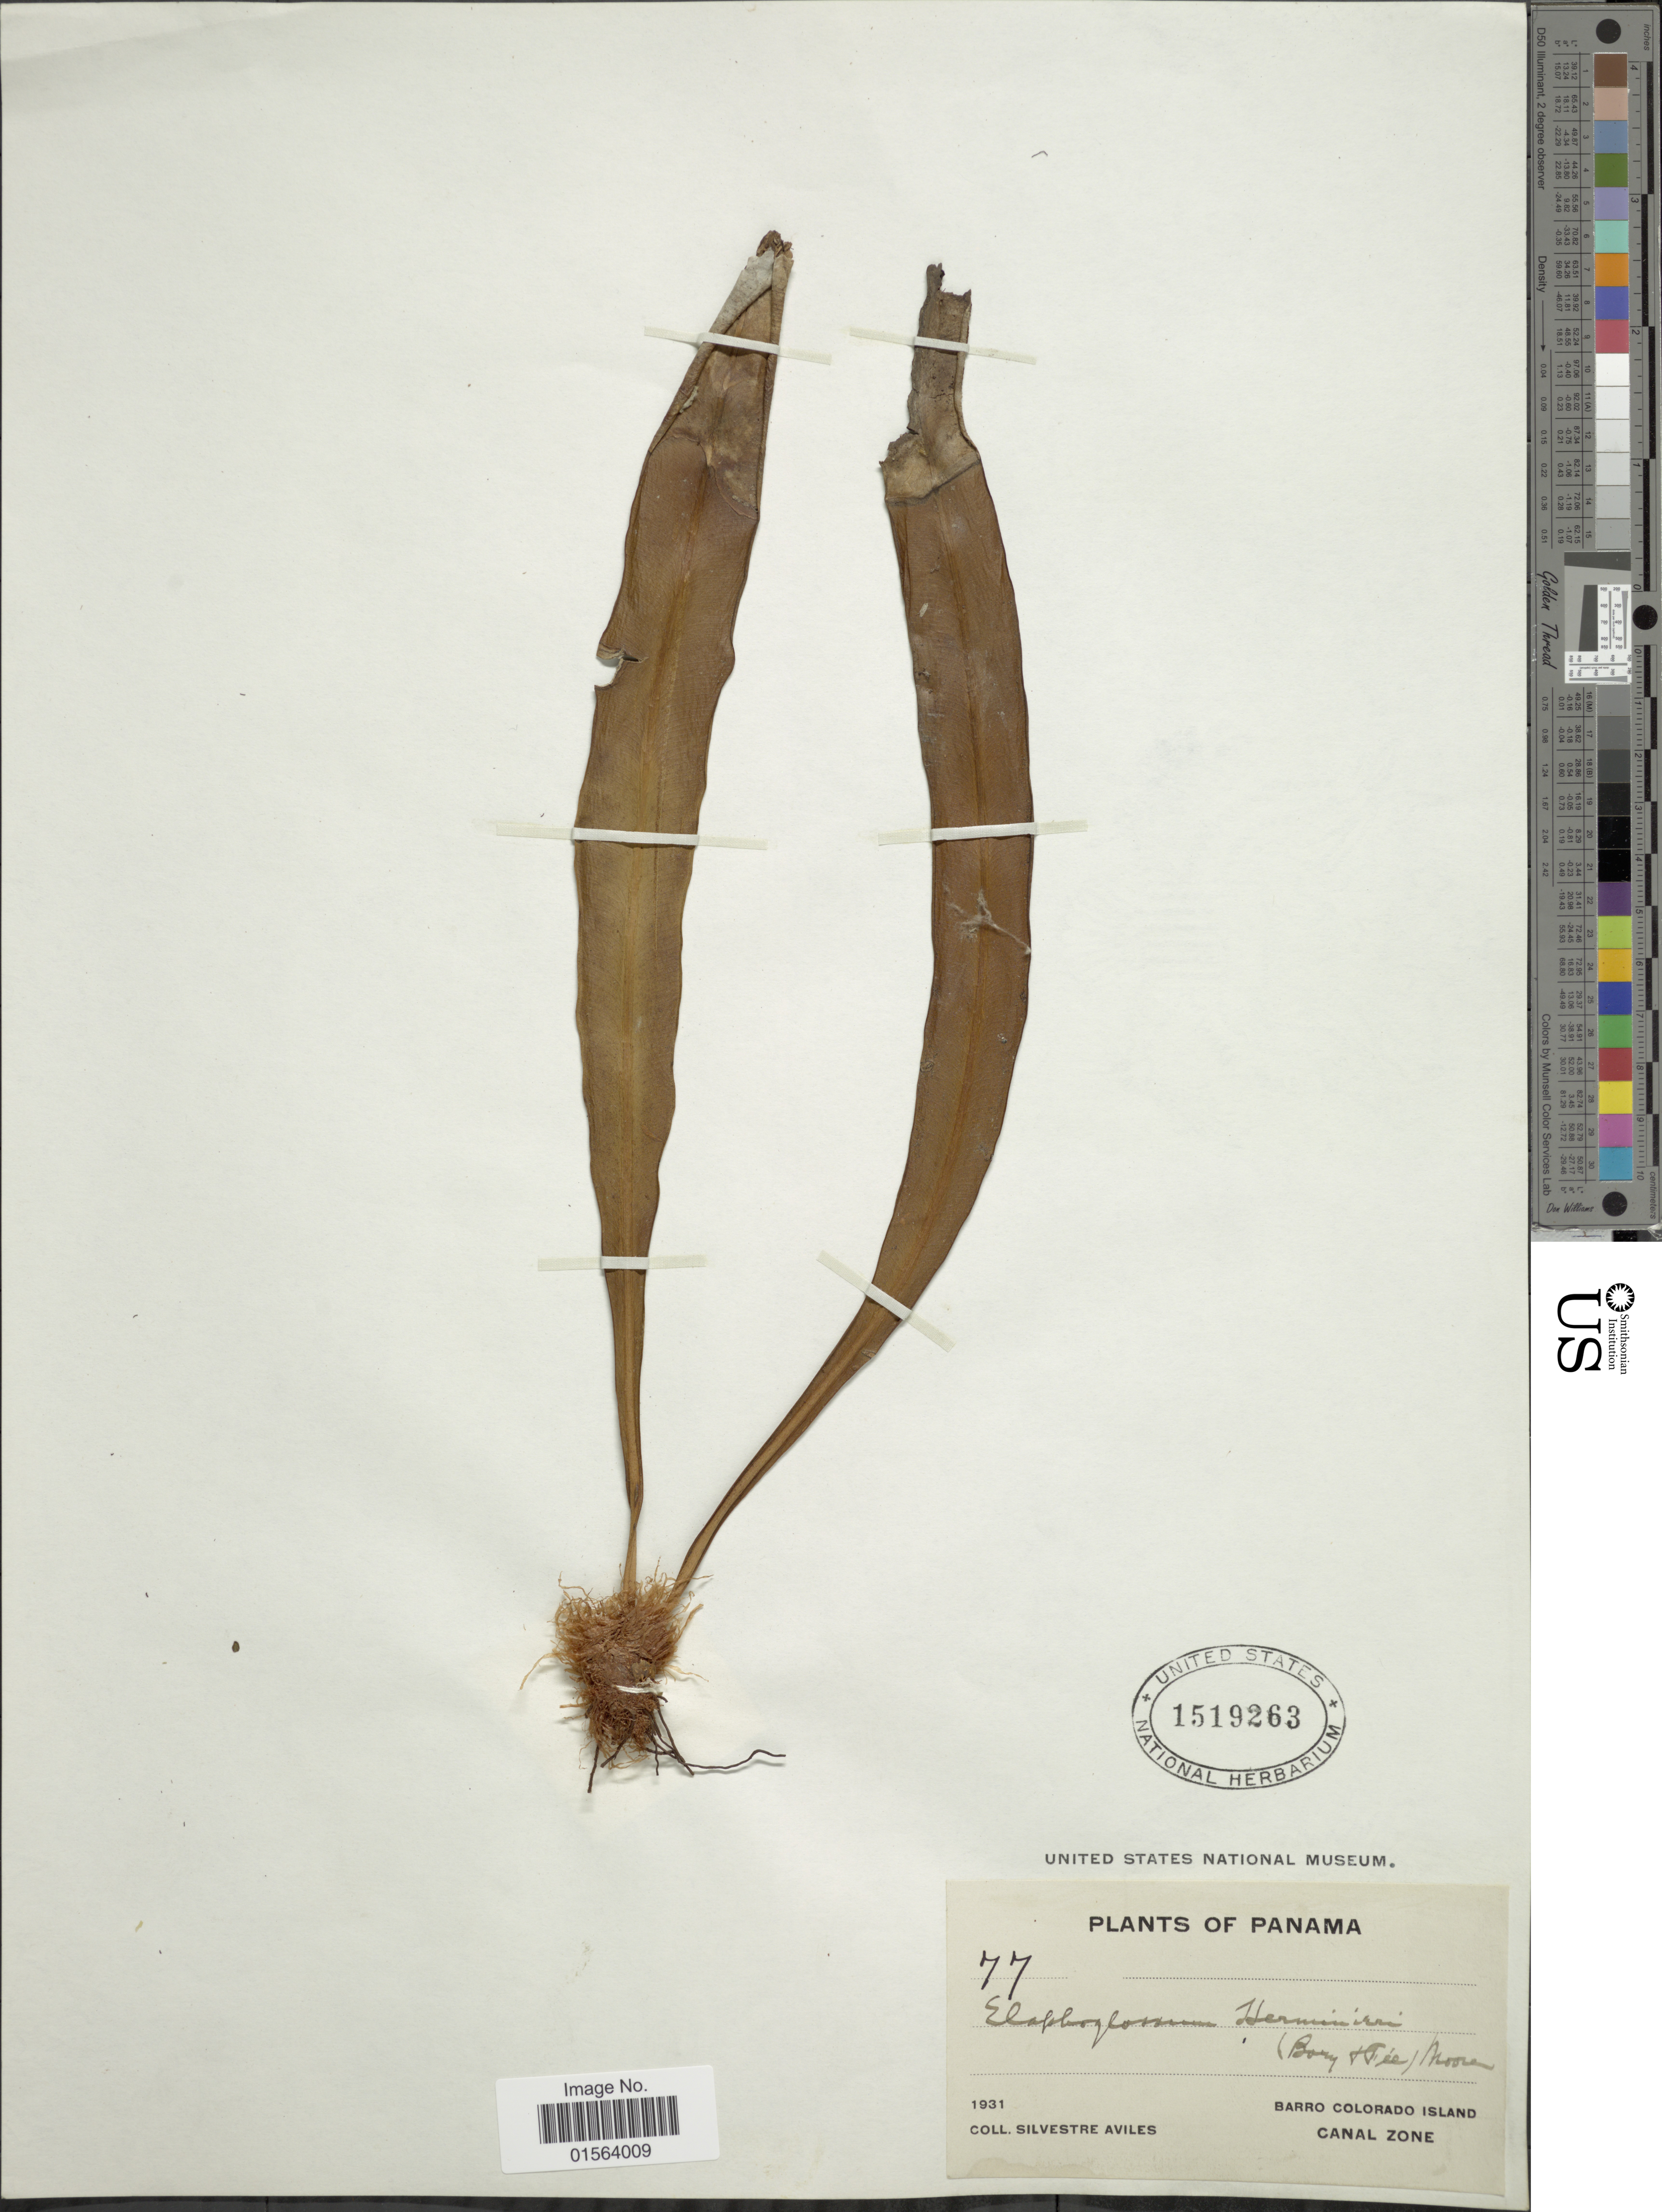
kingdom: Plantae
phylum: Tracheophyta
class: Polypodiopsida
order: Polypodiales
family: Dryopteridaceae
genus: Elaphoglossum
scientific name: Elaphoglossum herminieri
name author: (Bory & Fée) T. Moore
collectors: S. Aviles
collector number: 77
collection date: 1931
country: Panama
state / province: Panamá Oeste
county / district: Canal Zone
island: Barro Colorado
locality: Barro Colorado Island, Canal Zone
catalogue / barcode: US 1519263